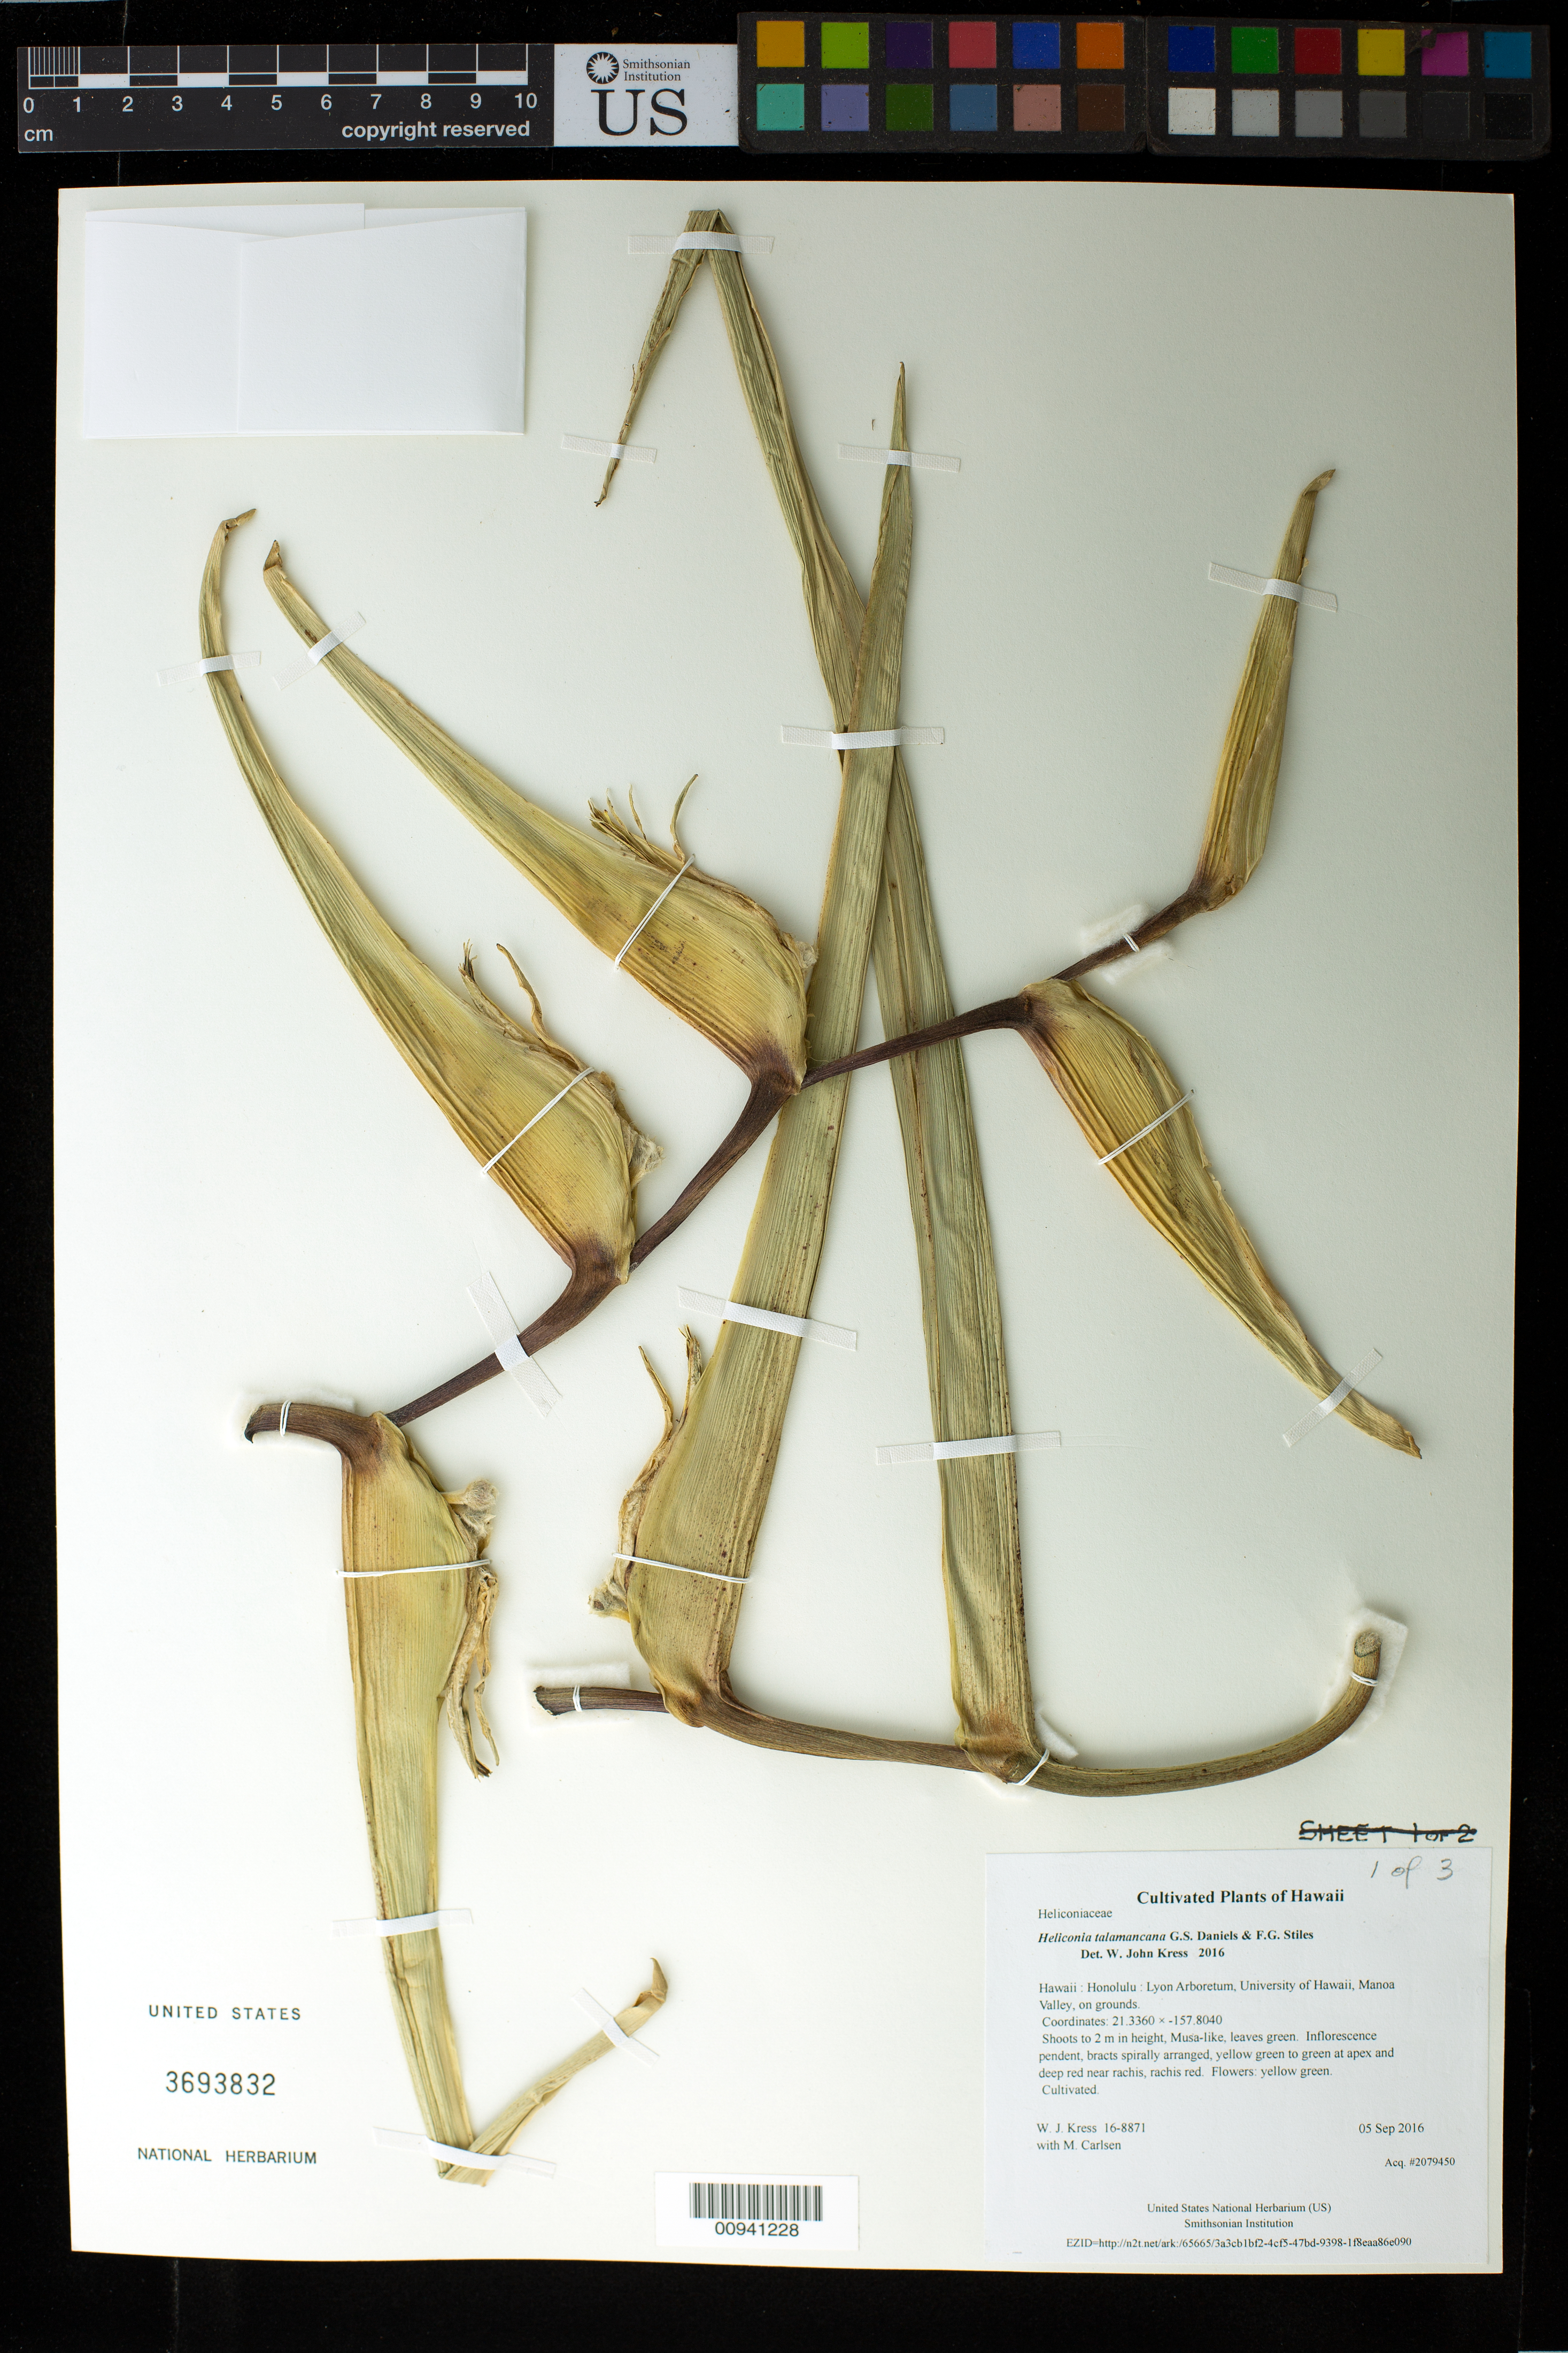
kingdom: Plantae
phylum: Tracheophyta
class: Liliopsida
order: Zingiberales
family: Heliconiaceae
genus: Heliconia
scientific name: Heliconia talamancana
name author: G.S. Daniels & F.G. Stiles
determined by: Kress, W. J., (US), Smithsonian Institution - National Museum of Natural History (UNITED STATES)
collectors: W. J. Kress & M. M. Carlsen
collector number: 16-8871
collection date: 2016-09-05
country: United States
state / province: Hawaii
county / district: Honolulu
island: Oahu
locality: Lyon Arboretum, University of Hawaii, Manoa Valley, on grounds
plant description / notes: Frozen tissue stored in Biorepository at AG5NN24; dried tissue stored at AG5NN23.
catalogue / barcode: US 3693832